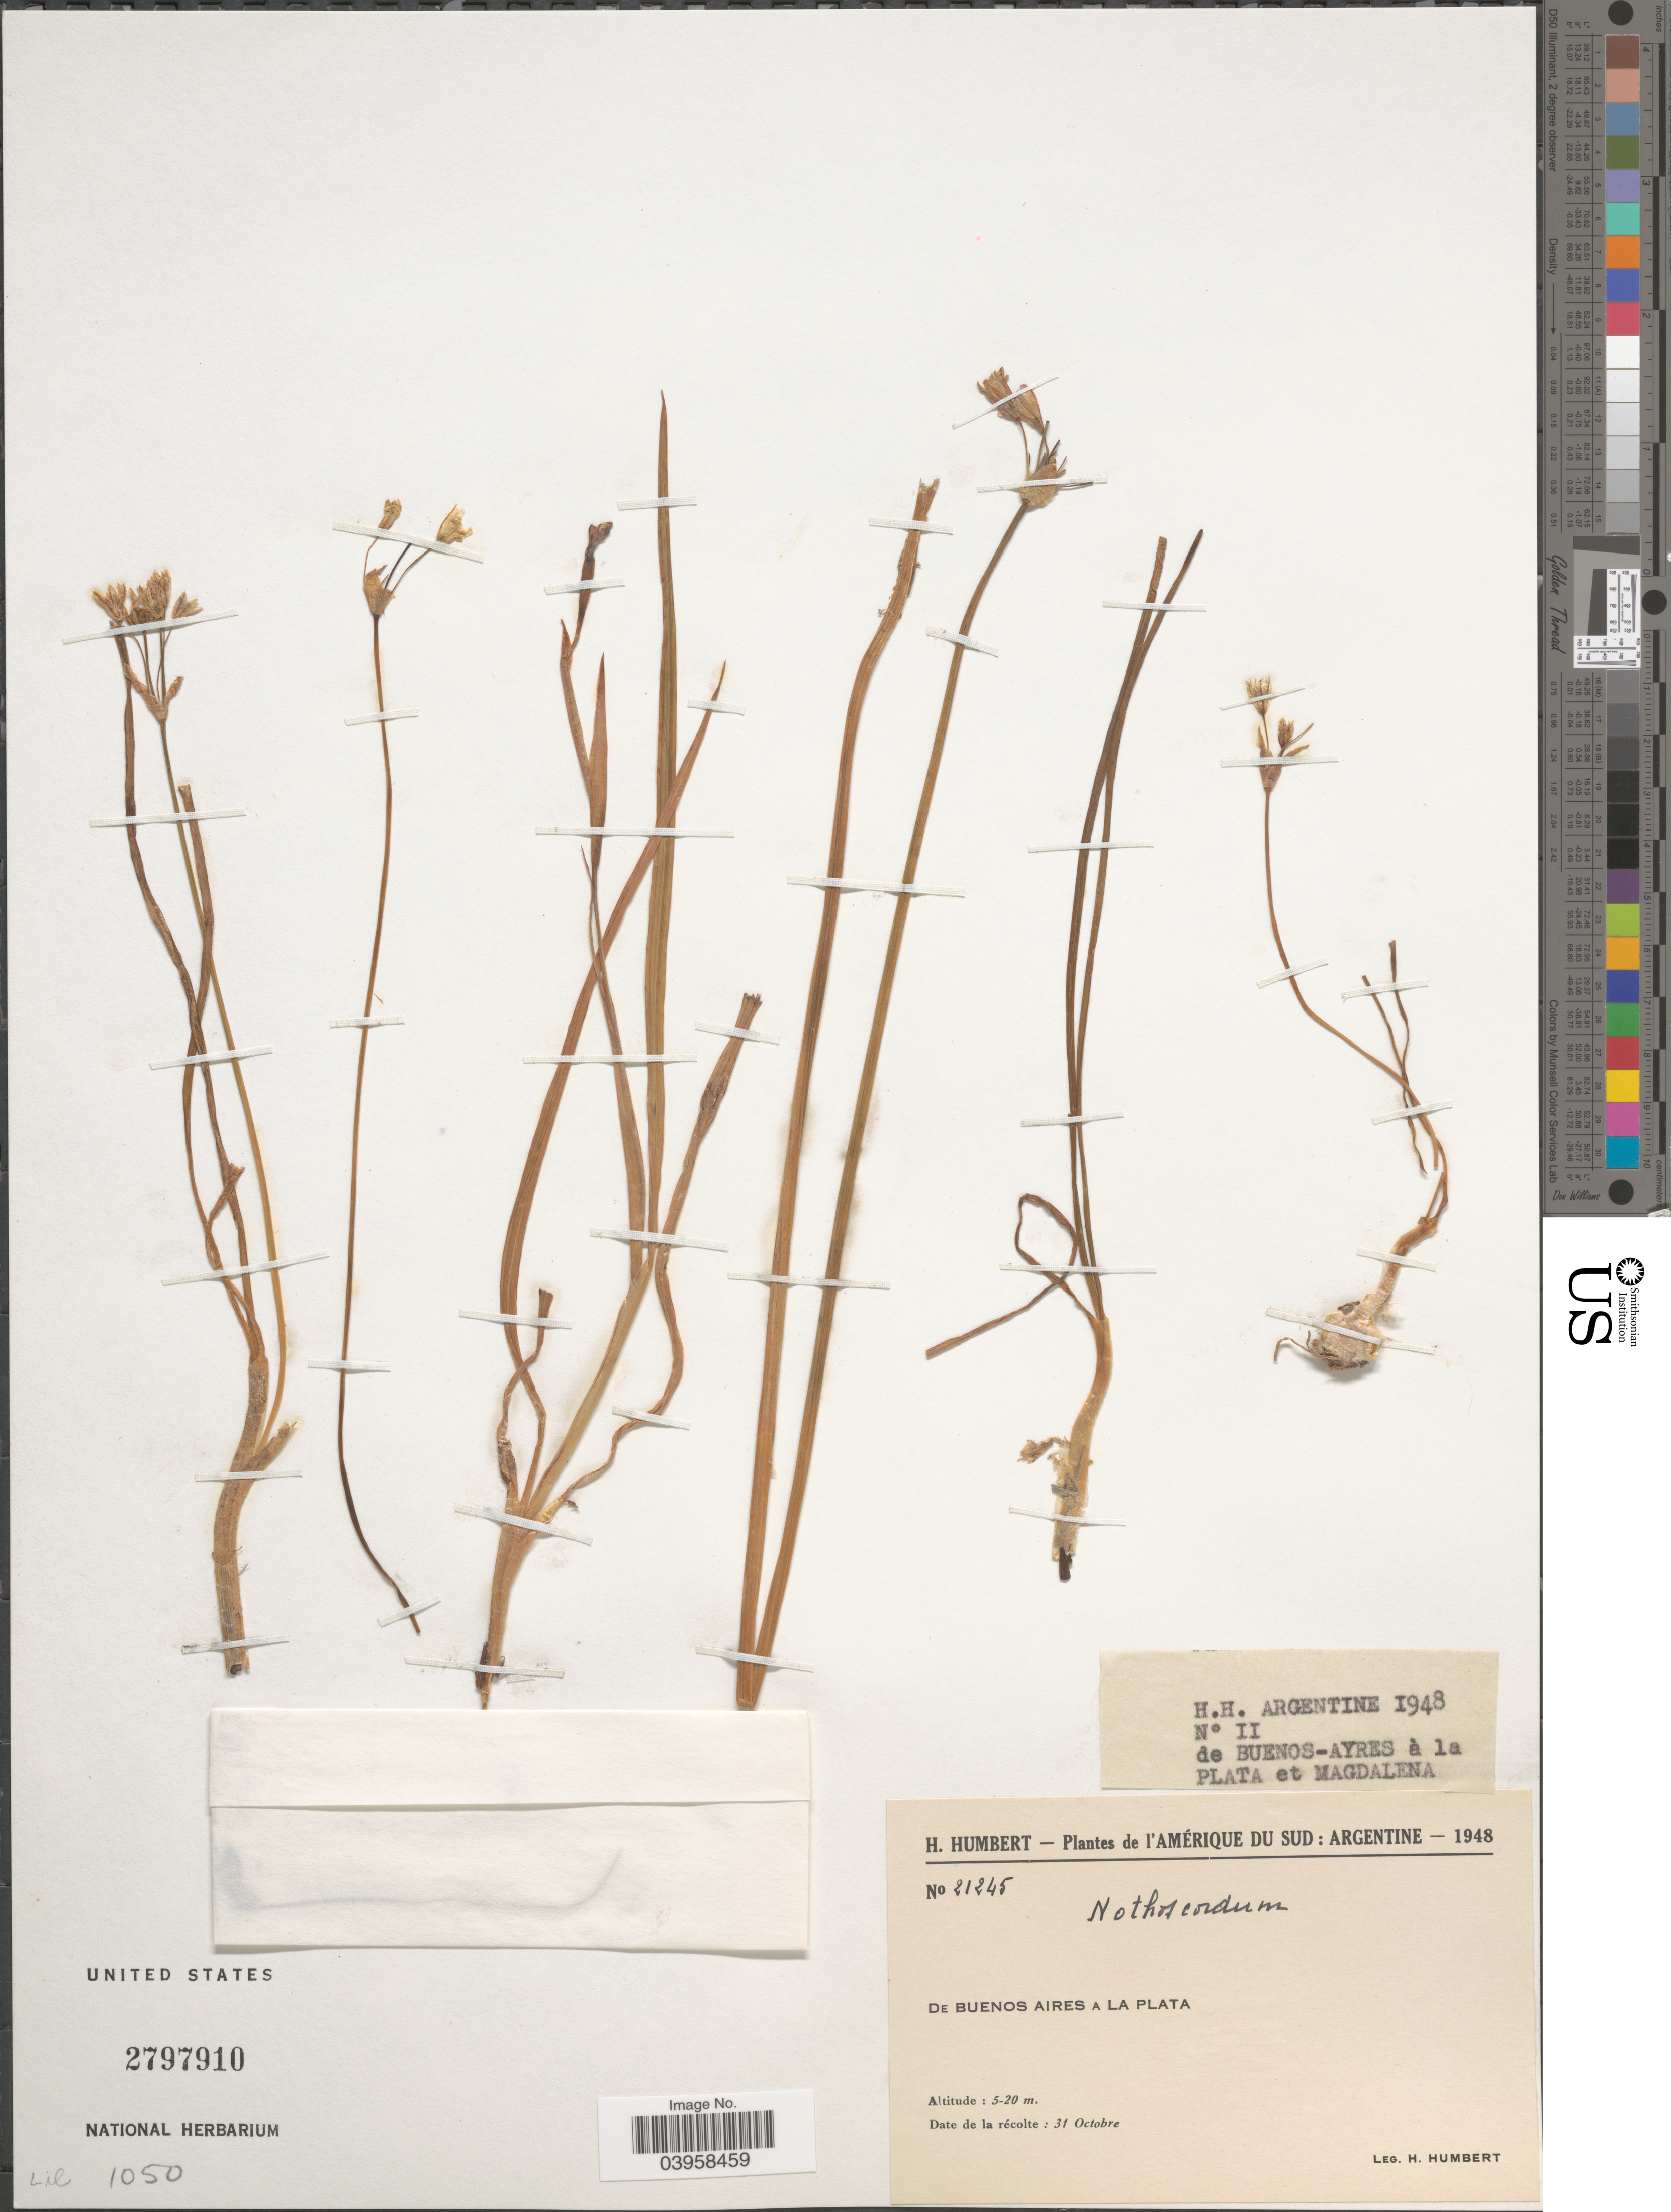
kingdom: Plantae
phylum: Tracheophyta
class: Liliopsida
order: Asparagales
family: Amaryllidaceae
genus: Nothoscordum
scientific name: Nothoscordum sp.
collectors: H. Humbert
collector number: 21245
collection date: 1948-10-31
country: Argentina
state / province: Buenos Aires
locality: De Buenos Aires a La Plata et Magdalena.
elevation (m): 5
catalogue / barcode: US 2797910